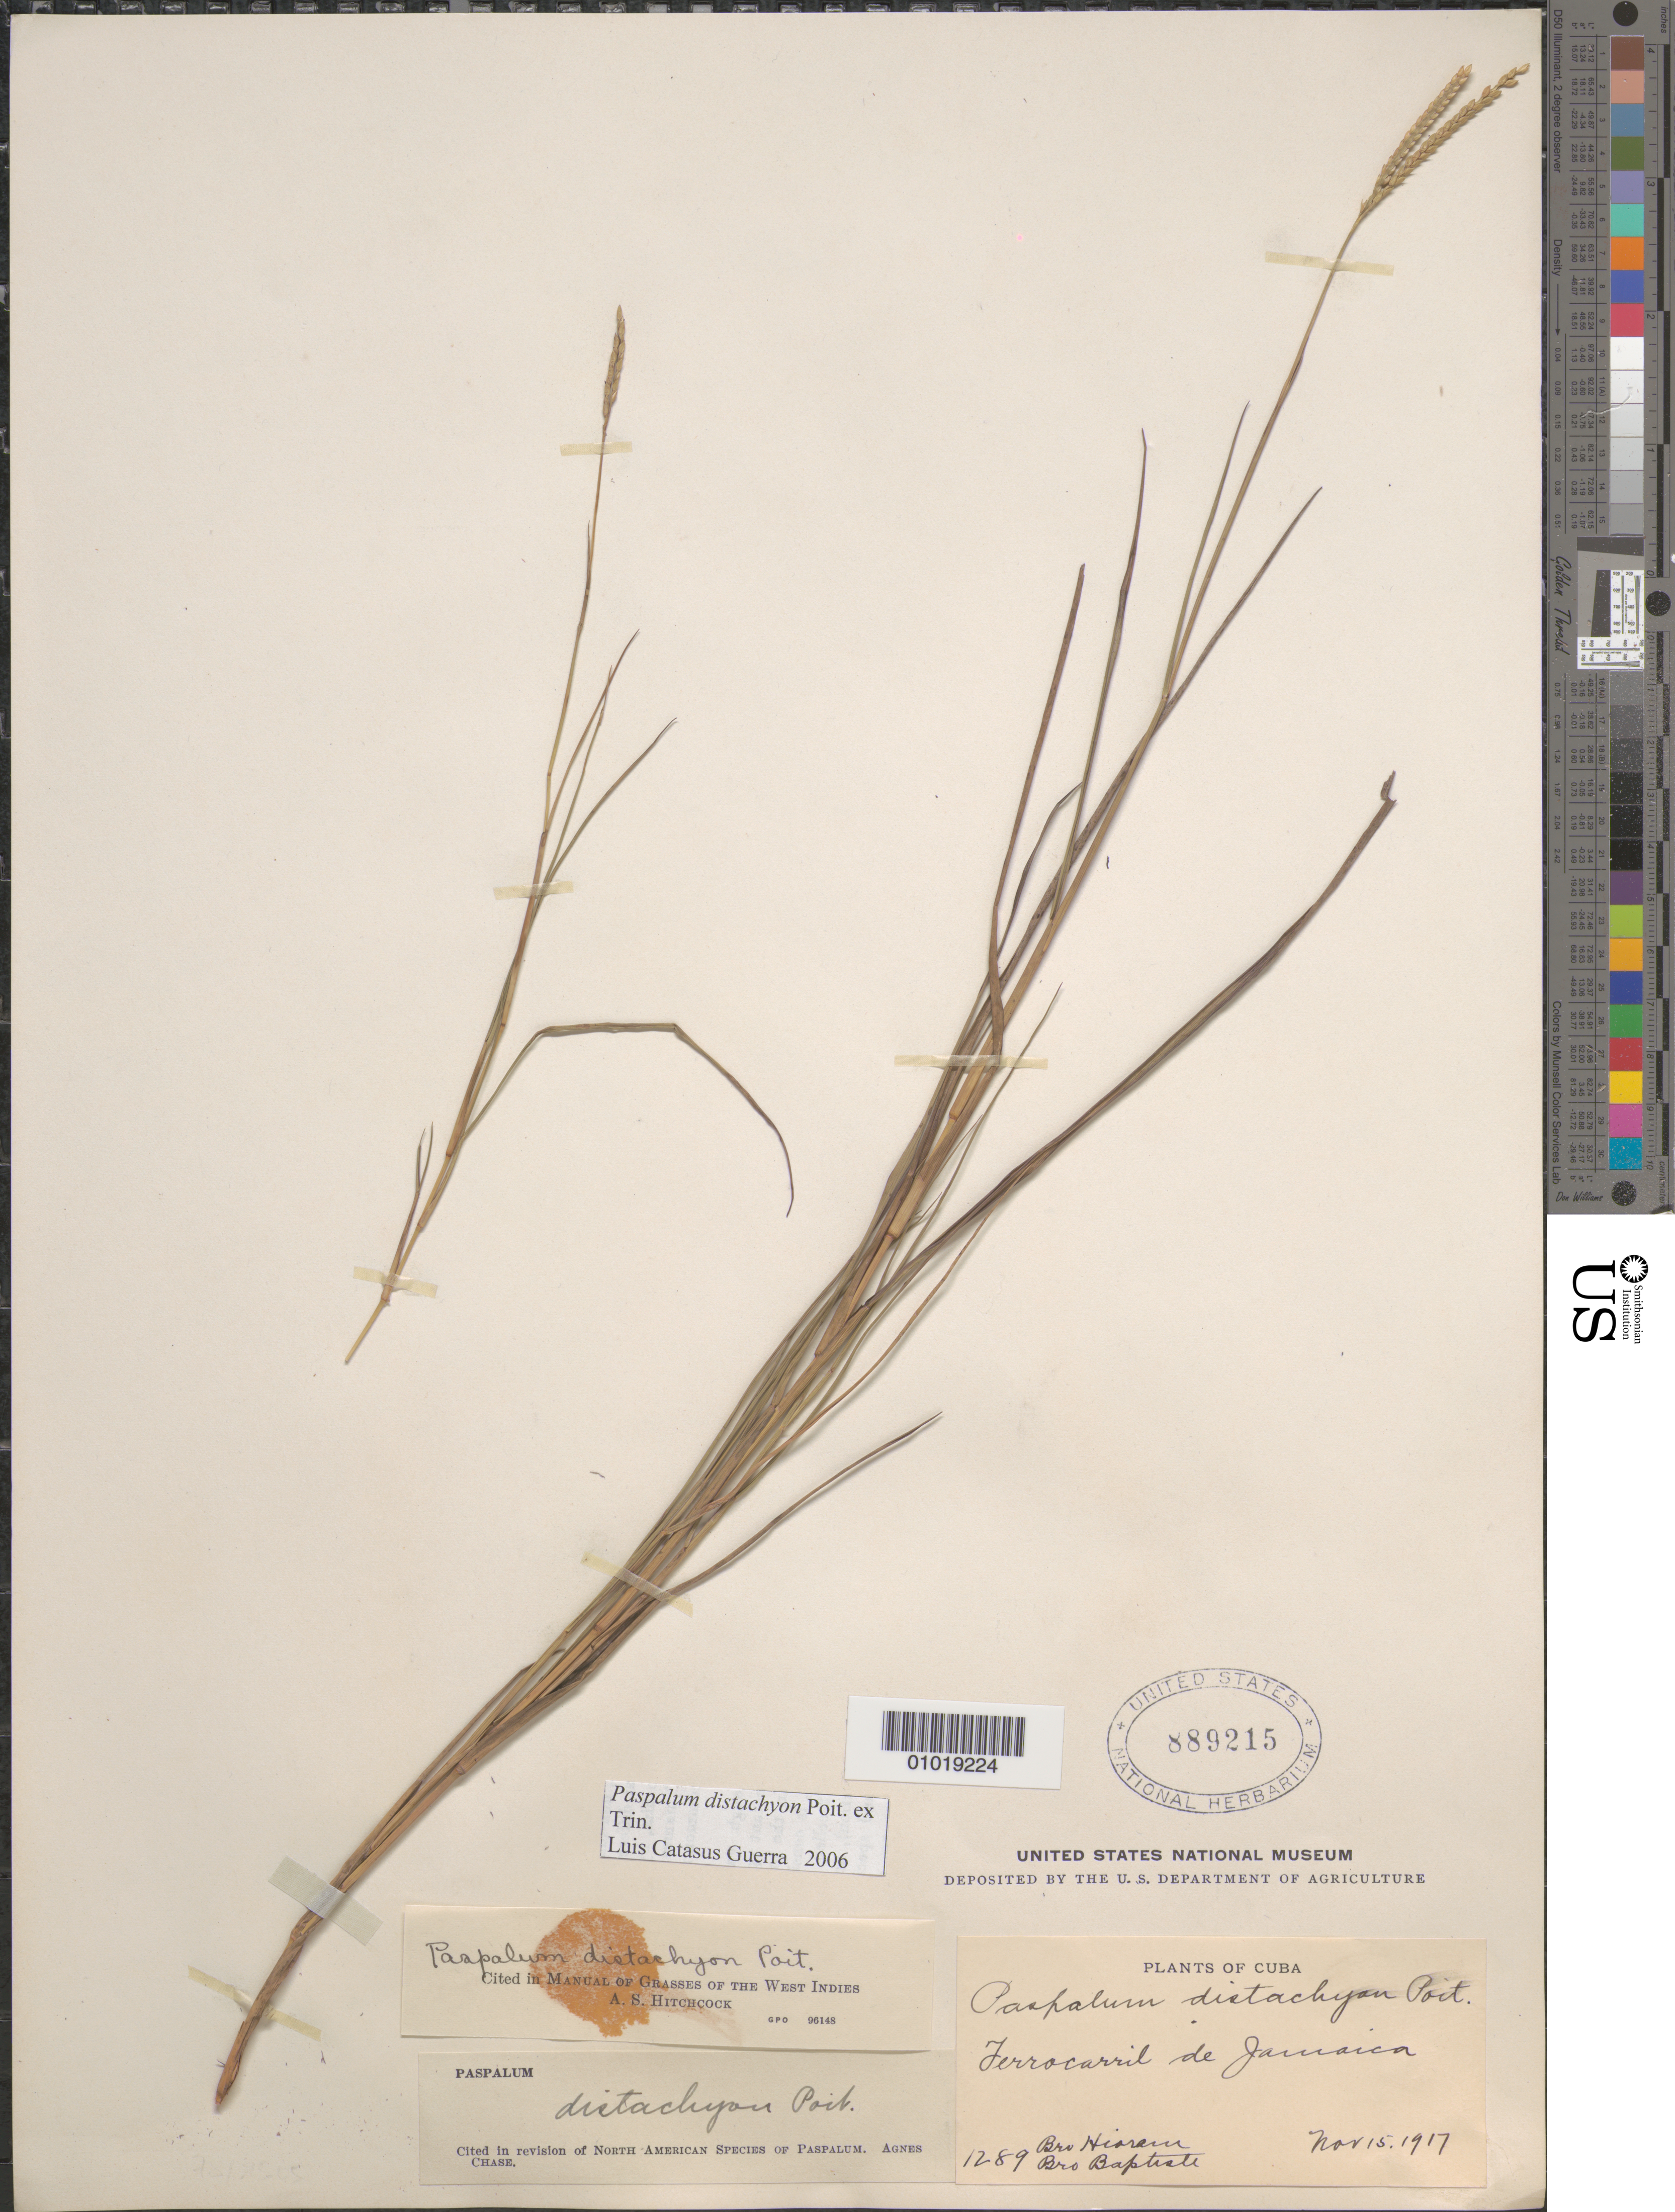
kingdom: Plantae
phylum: Tracheophyta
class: Liliopsida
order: Poales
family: Poaceae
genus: Paspalum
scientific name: Paspalum distachyon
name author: Poiteau ex Trin.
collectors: Bro. Hioram & Baptiste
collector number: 1289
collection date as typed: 15 Nov 1917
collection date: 1917-11-15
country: Cuba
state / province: Oriente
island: Cuba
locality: Raildroad of Jamaica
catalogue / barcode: US 889215